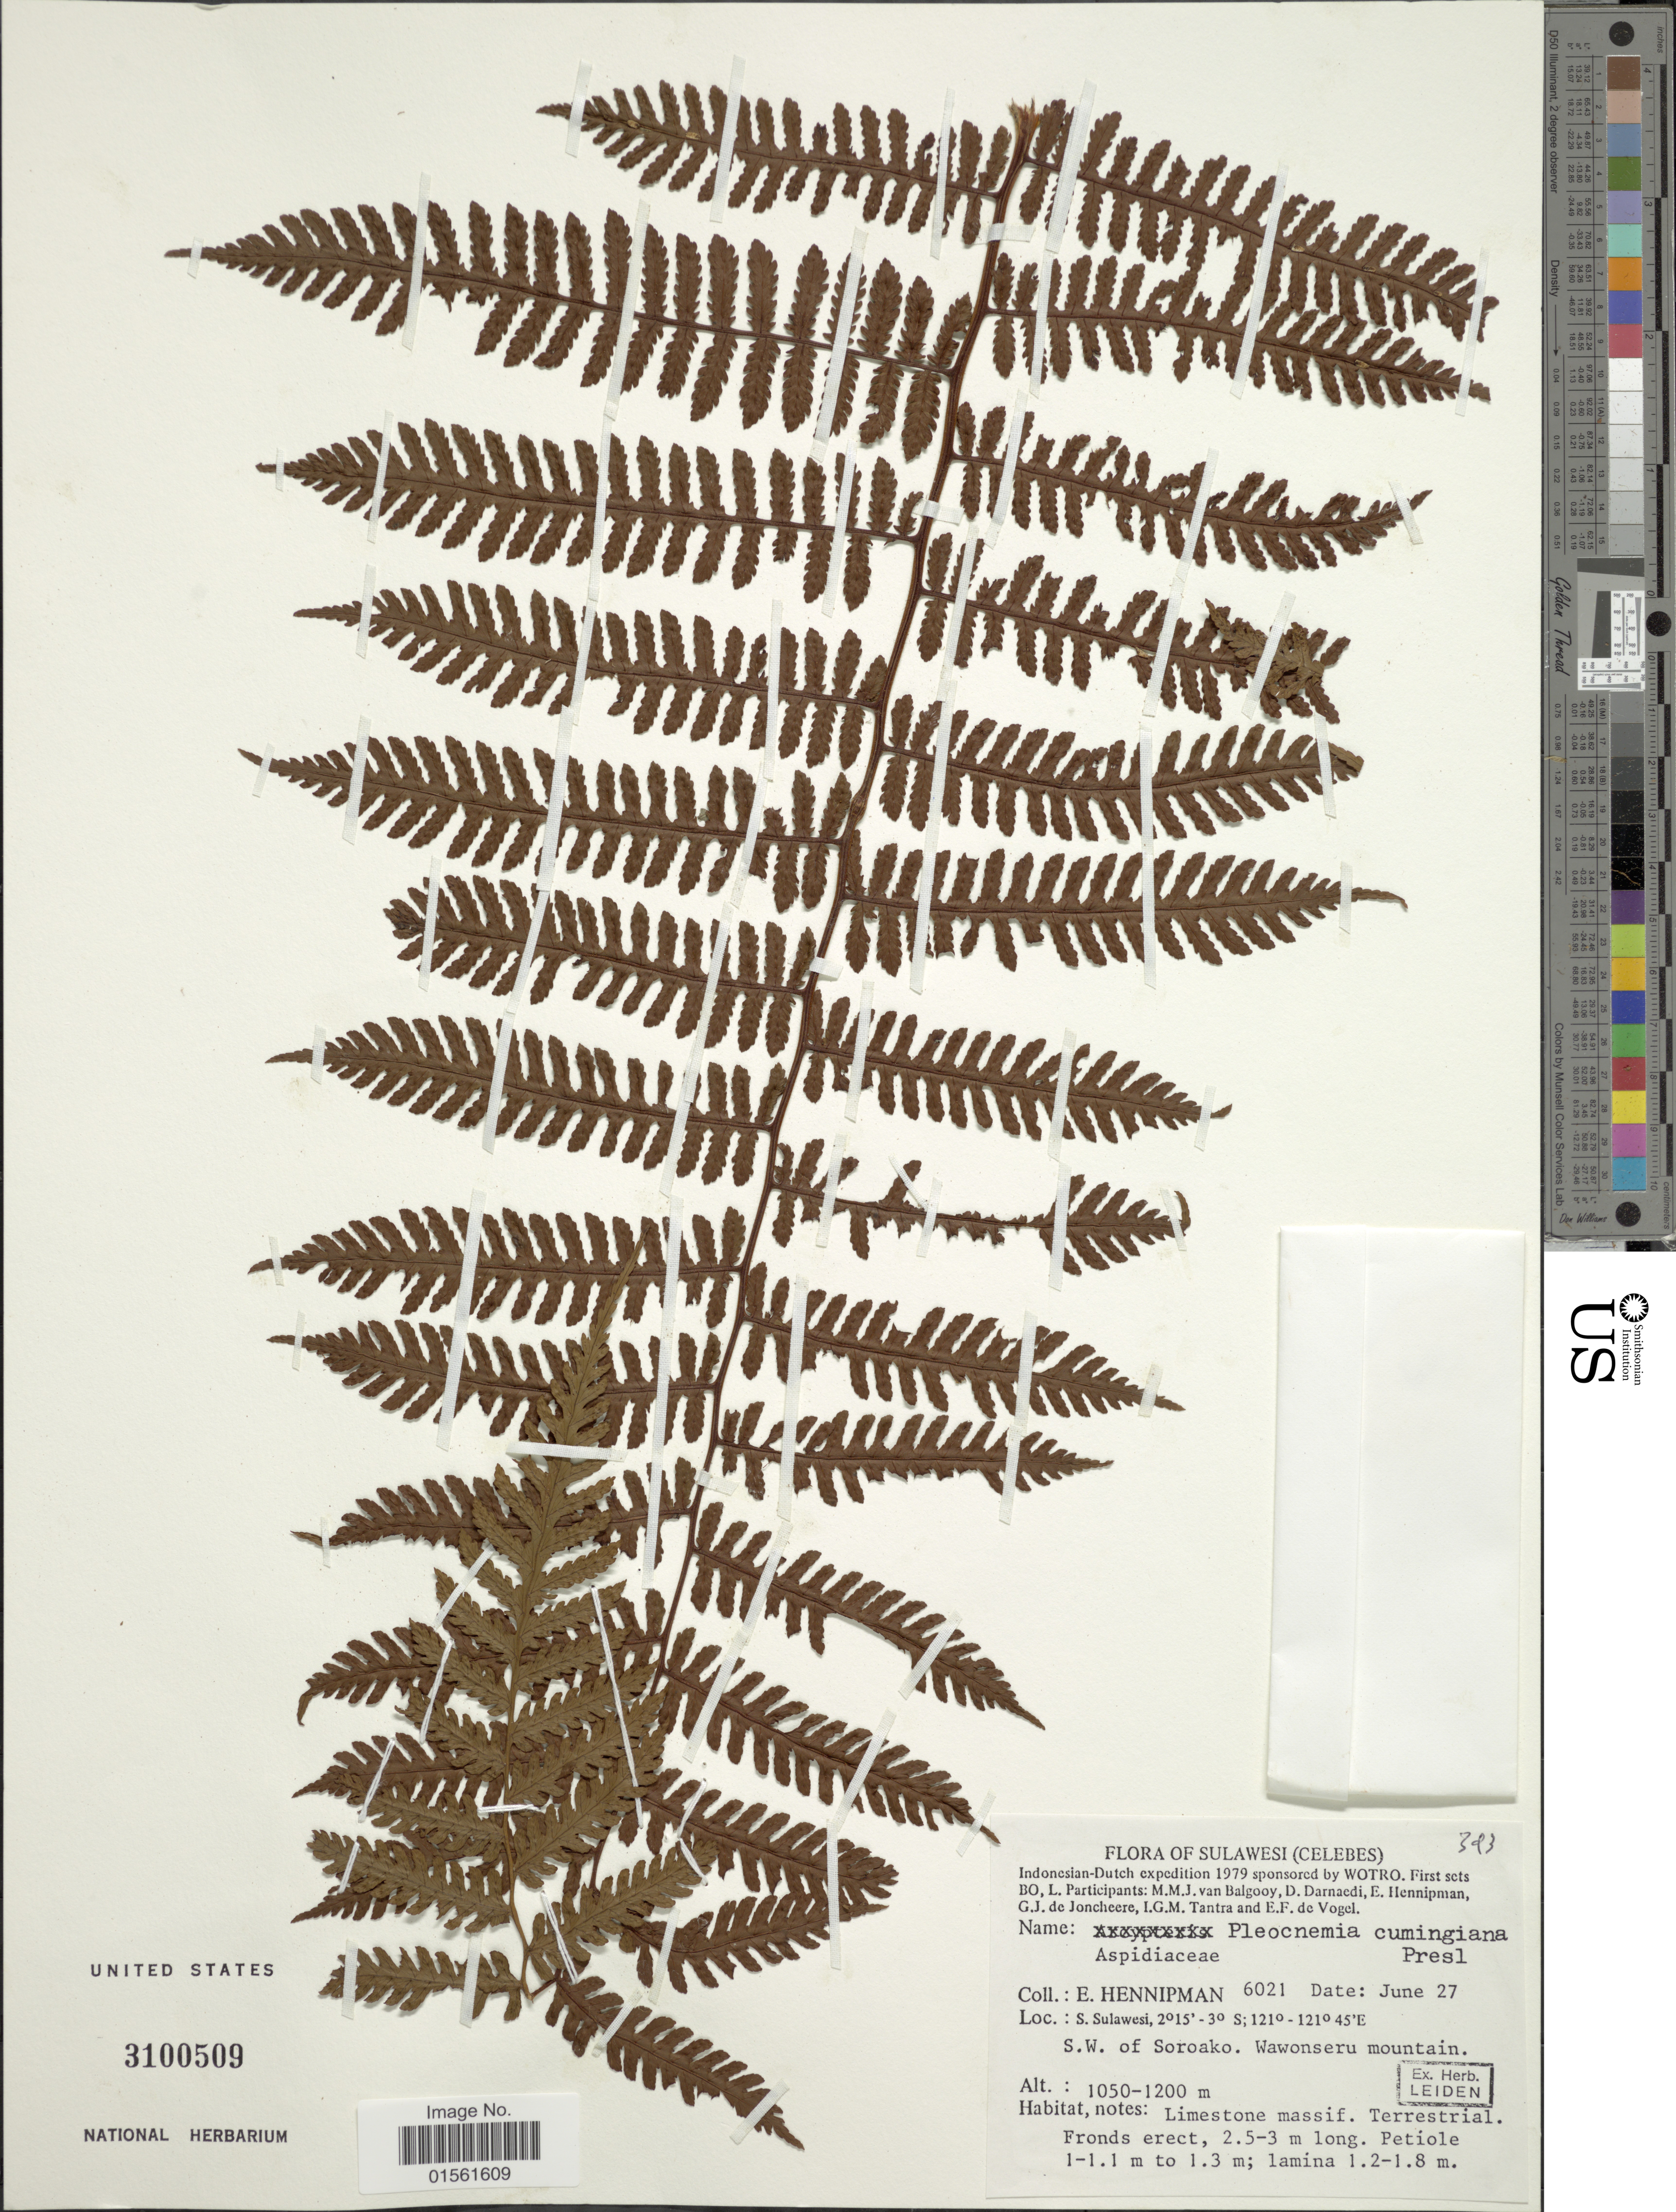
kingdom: Plantae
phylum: Tracheophyta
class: Polypodiopsida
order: Polypodiales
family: Dryopteridaceae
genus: Pleocnemia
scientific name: Pleocnemia cumingiana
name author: C. Presl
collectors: E. Hennipman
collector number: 6021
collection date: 1979-06-27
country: Indonesia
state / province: Sulawesi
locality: Sulawesi (Celebes). S. Sulawesi. S.W. of Soroako.Wawonseru mountain.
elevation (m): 1050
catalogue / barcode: US 3100509